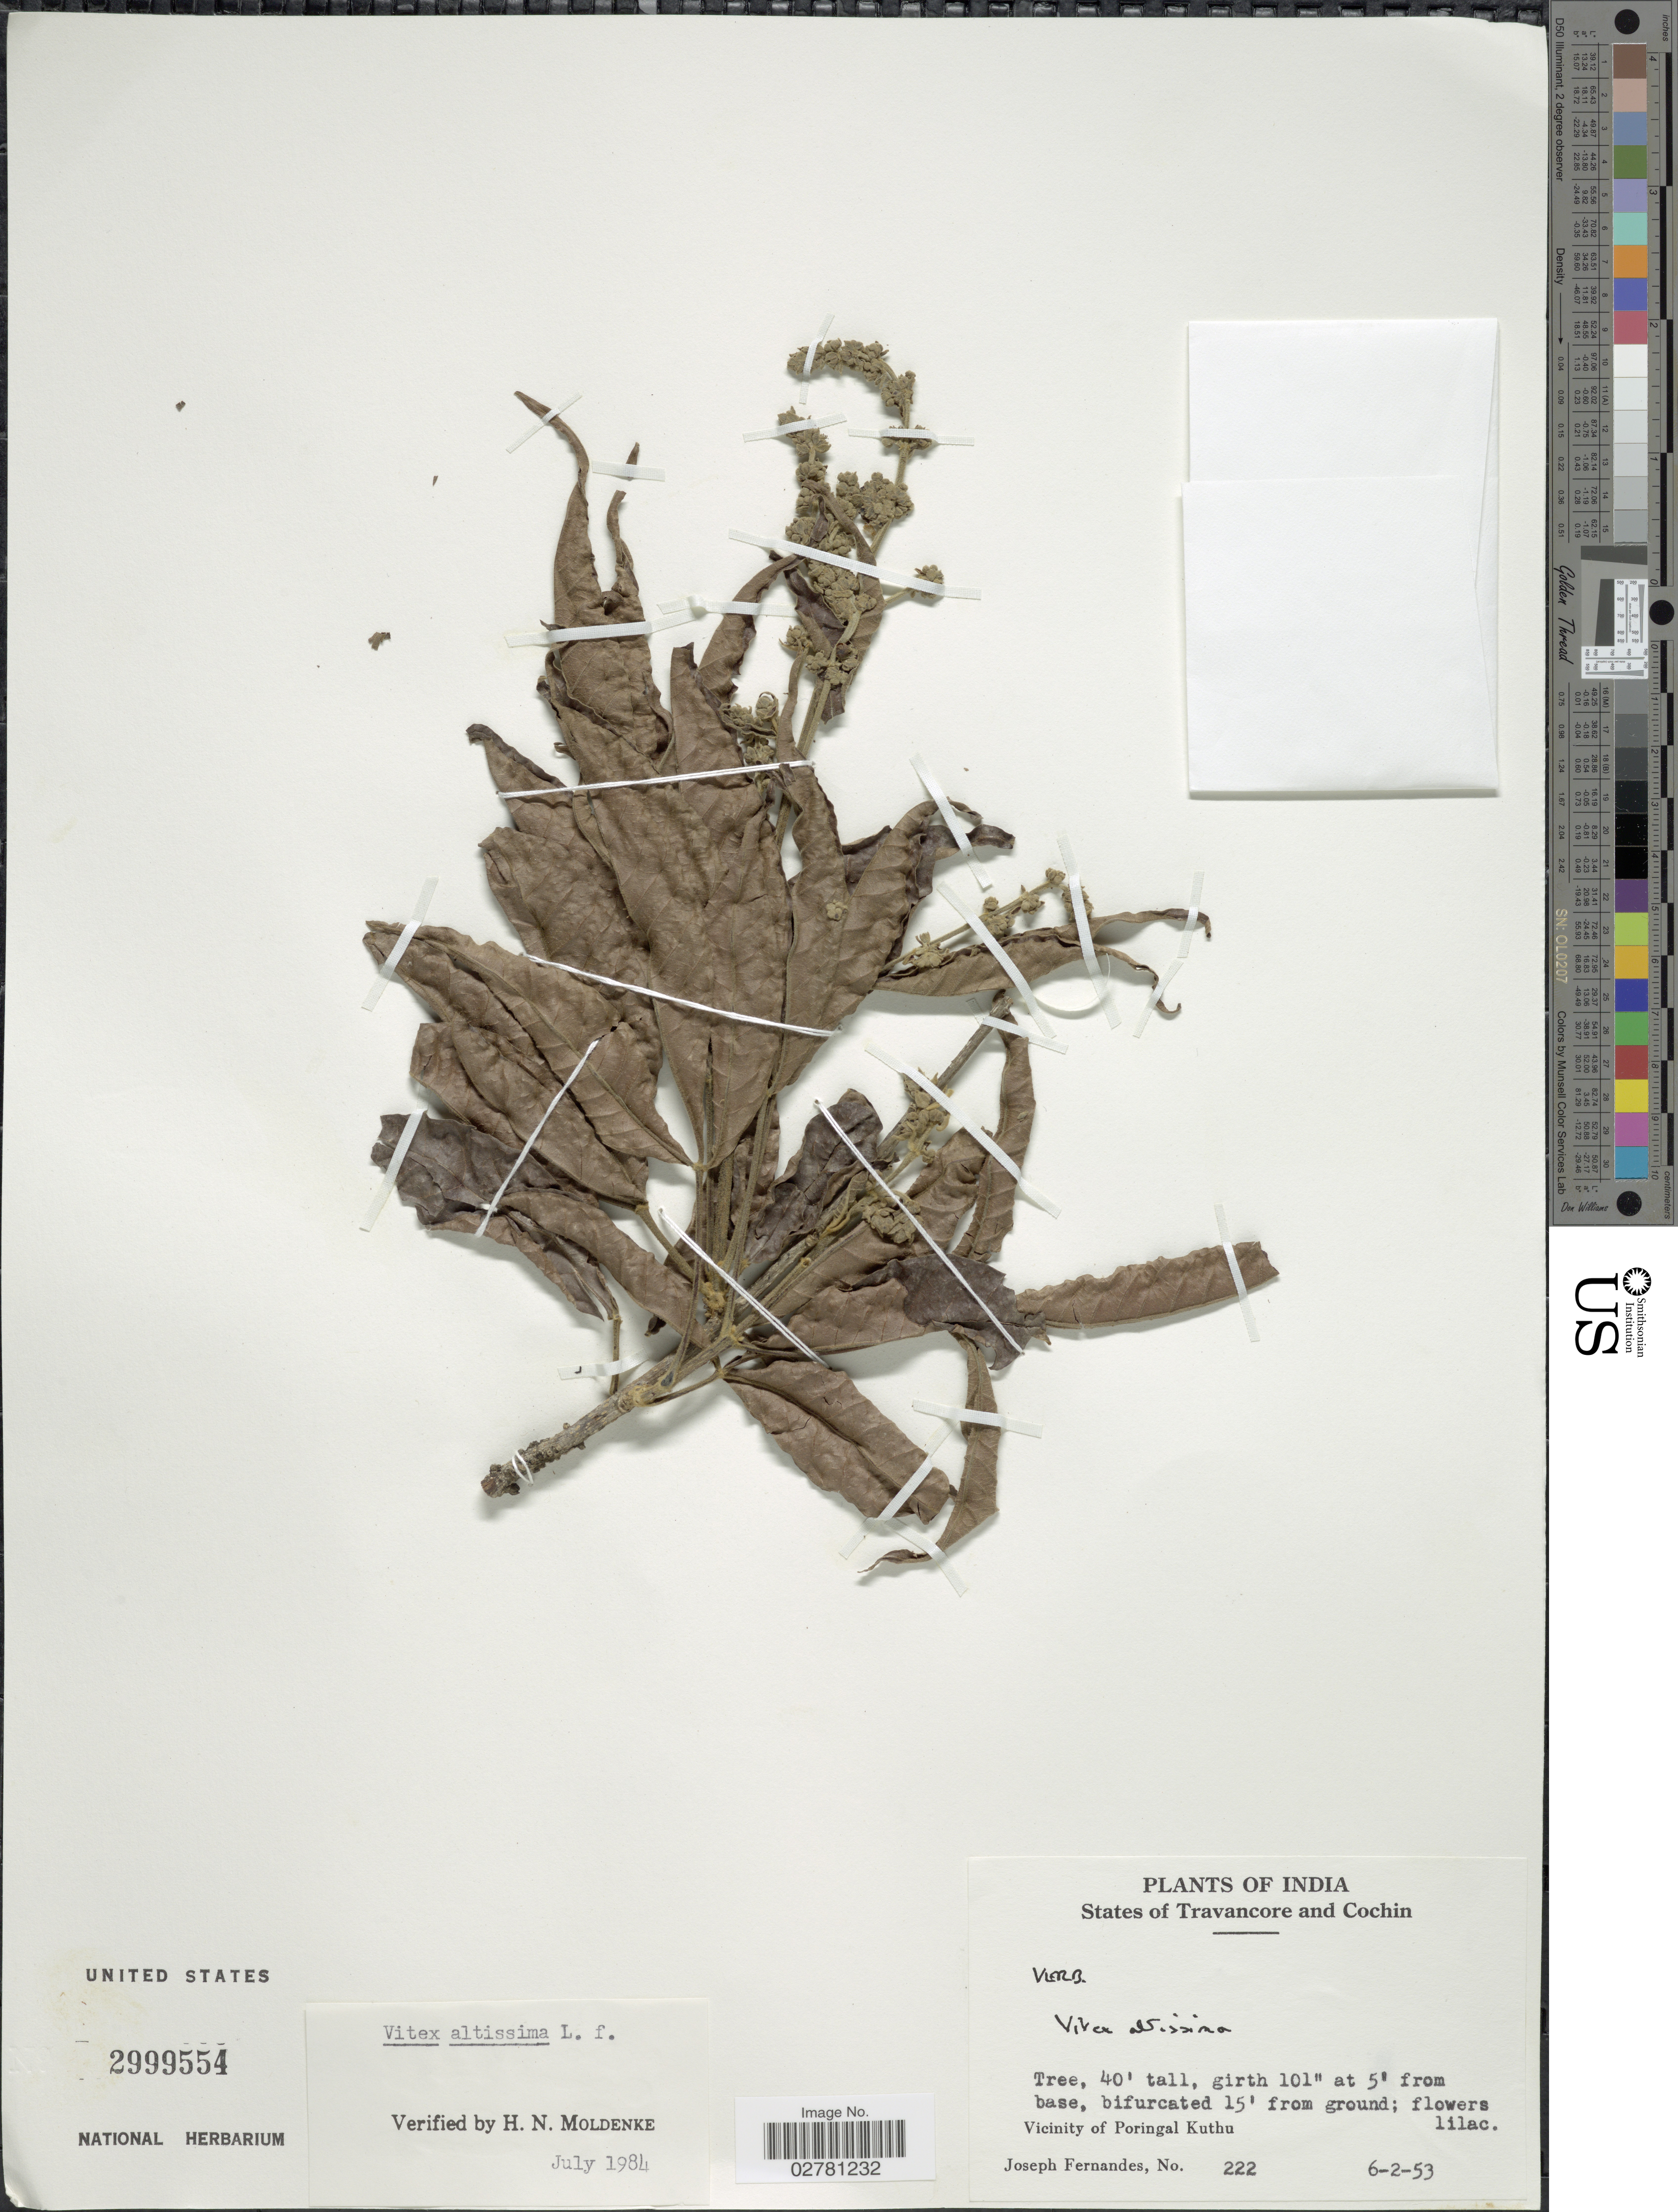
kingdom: Plantae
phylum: Tracheophyta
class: Magnoliopsida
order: Lamiales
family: Lamiaceae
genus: Vitex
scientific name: Vitex altissima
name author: L. f.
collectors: J. Fernandes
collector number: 222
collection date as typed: Transcribed d/m/y: 6/2/53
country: India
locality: States of Travancore and Cochin. Vicinity of Poringal Kuthu.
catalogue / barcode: US 2999554